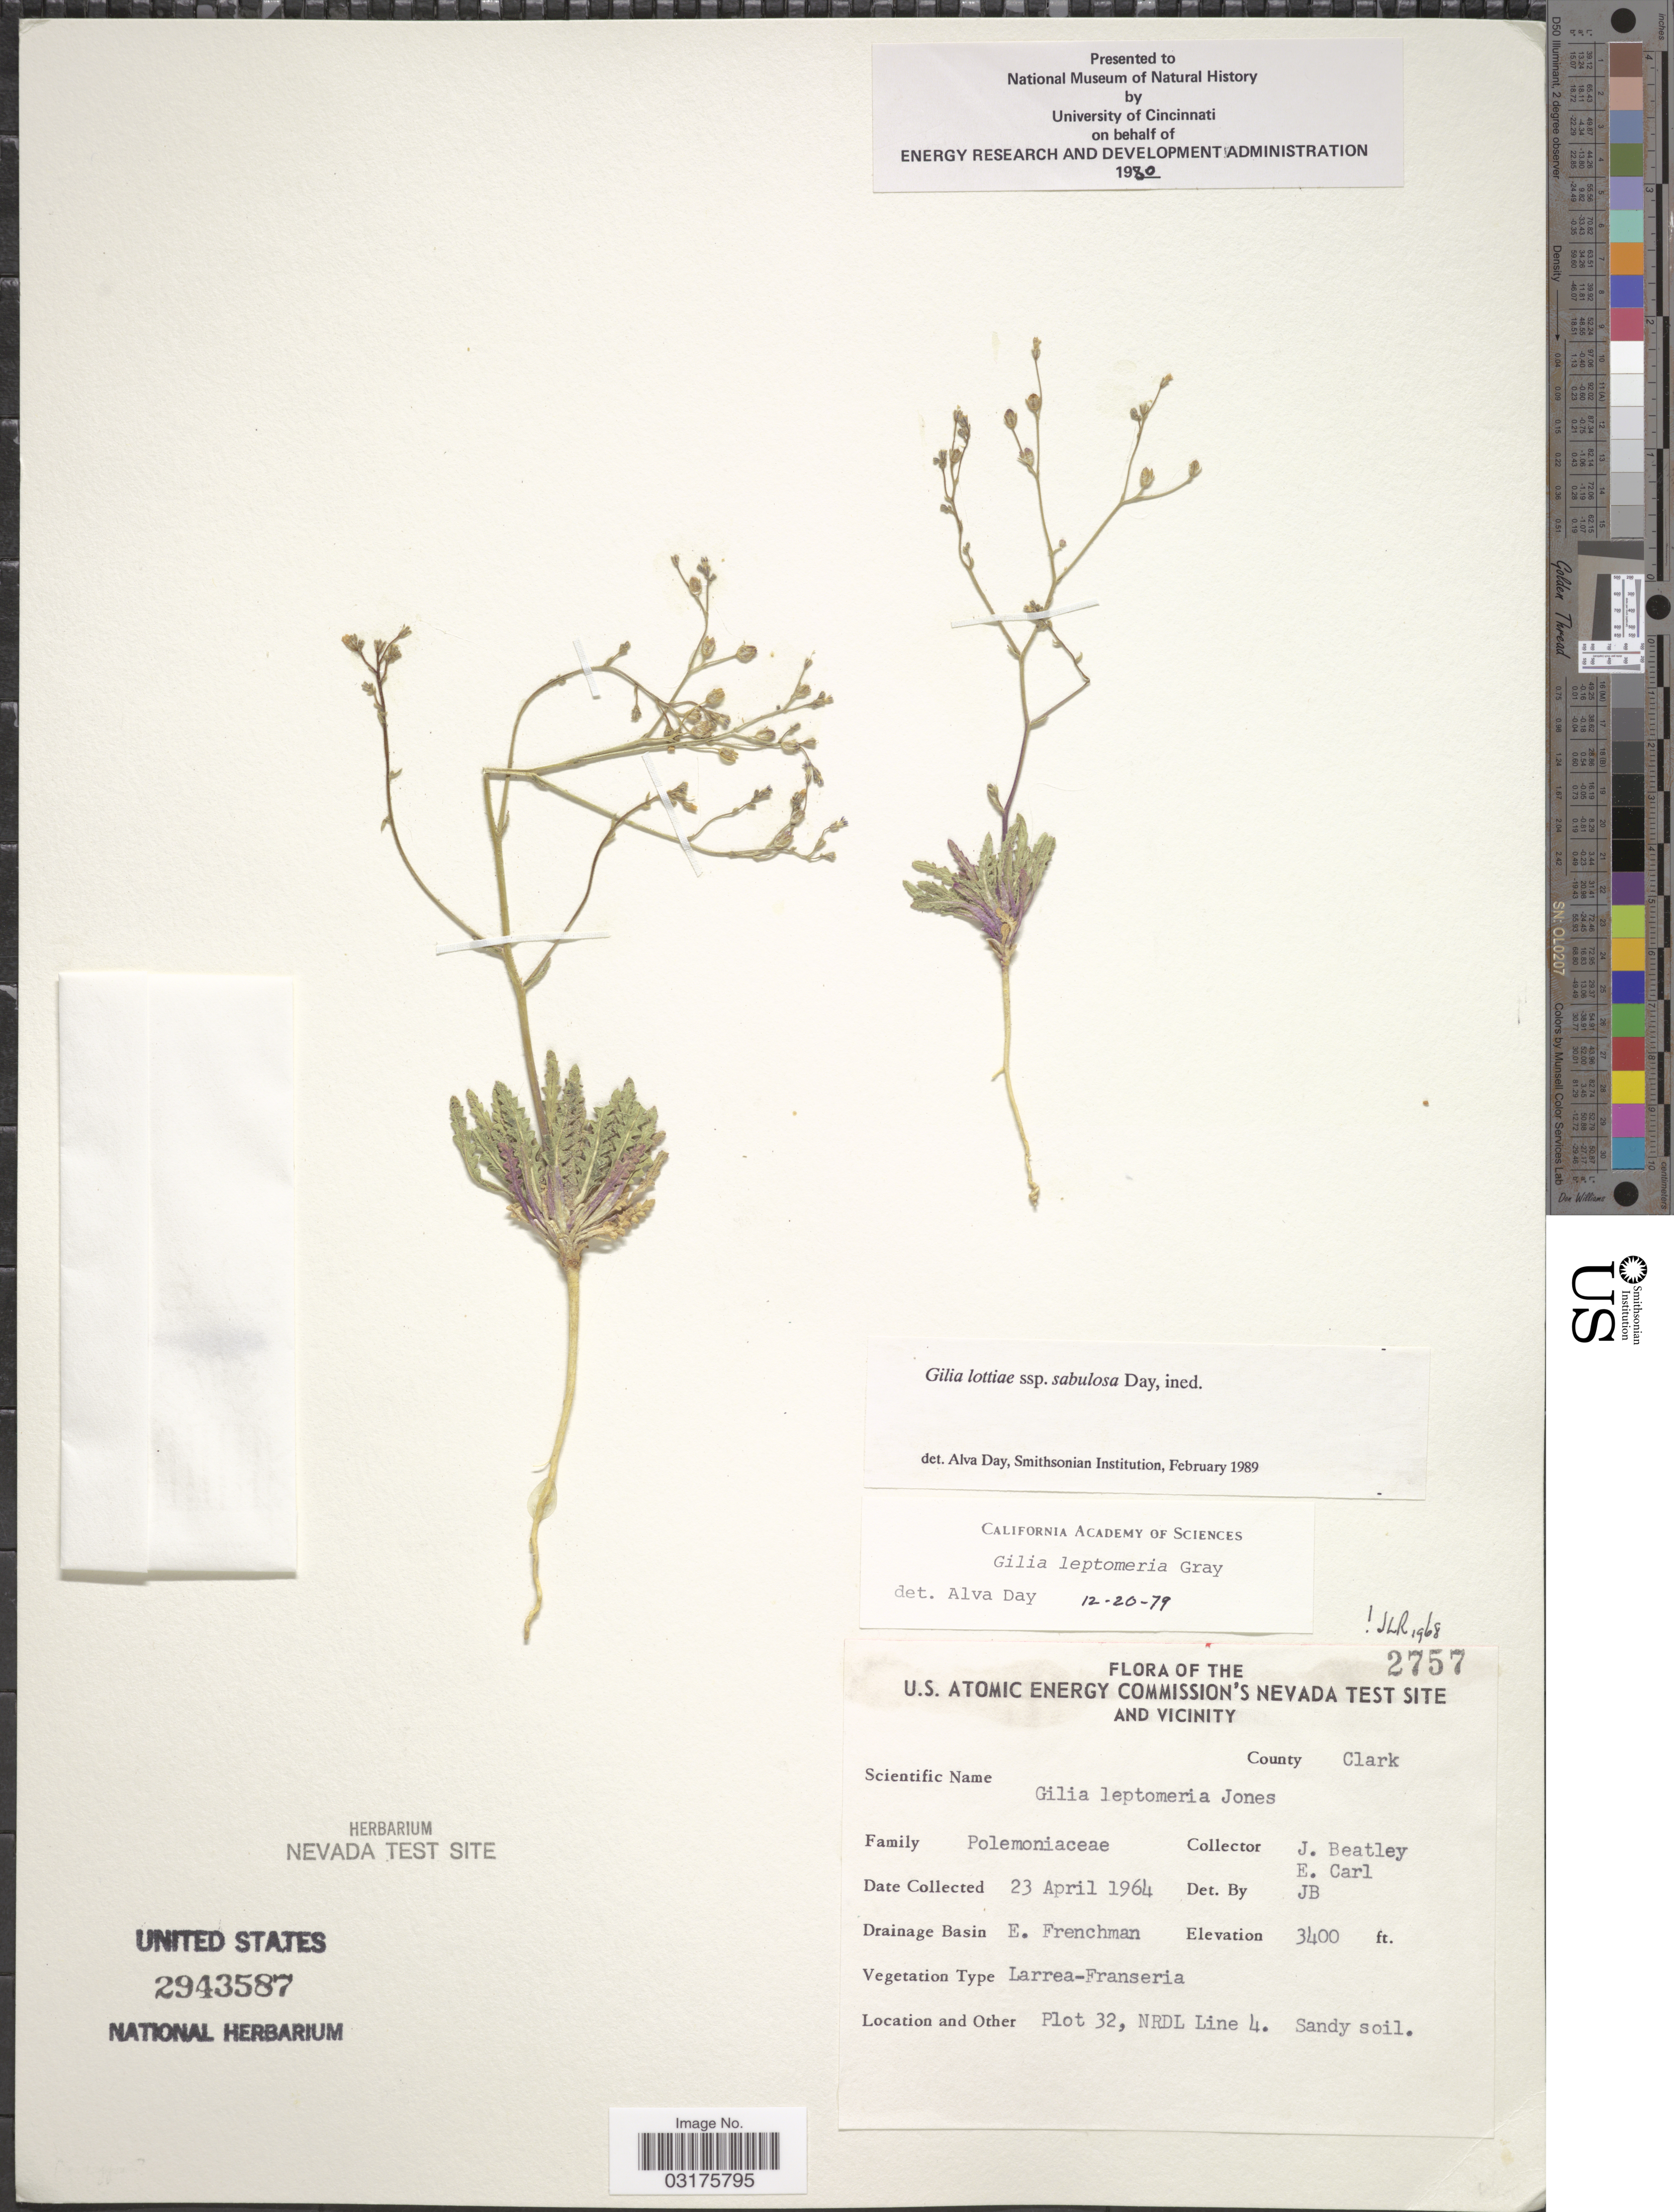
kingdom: Plantae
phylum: Tracheophyta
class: Magnoliopsida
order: Ericales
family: Polemoniaceae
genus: Aliciella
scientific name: Aliciella leptomeria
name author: (A. Gray) J.M. Porter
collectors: J. C. Beatley & E. Carl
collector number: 2757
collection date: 1964-04-23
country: United States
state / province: Nevada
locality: The U.S. Atomic Energy Commission's Nevada Test Site and Vicinity. County Clark. Drainage Basin E. Frenchman. Plot 32, NRDL Line 4.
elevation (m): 1036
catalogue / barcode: US 2943587